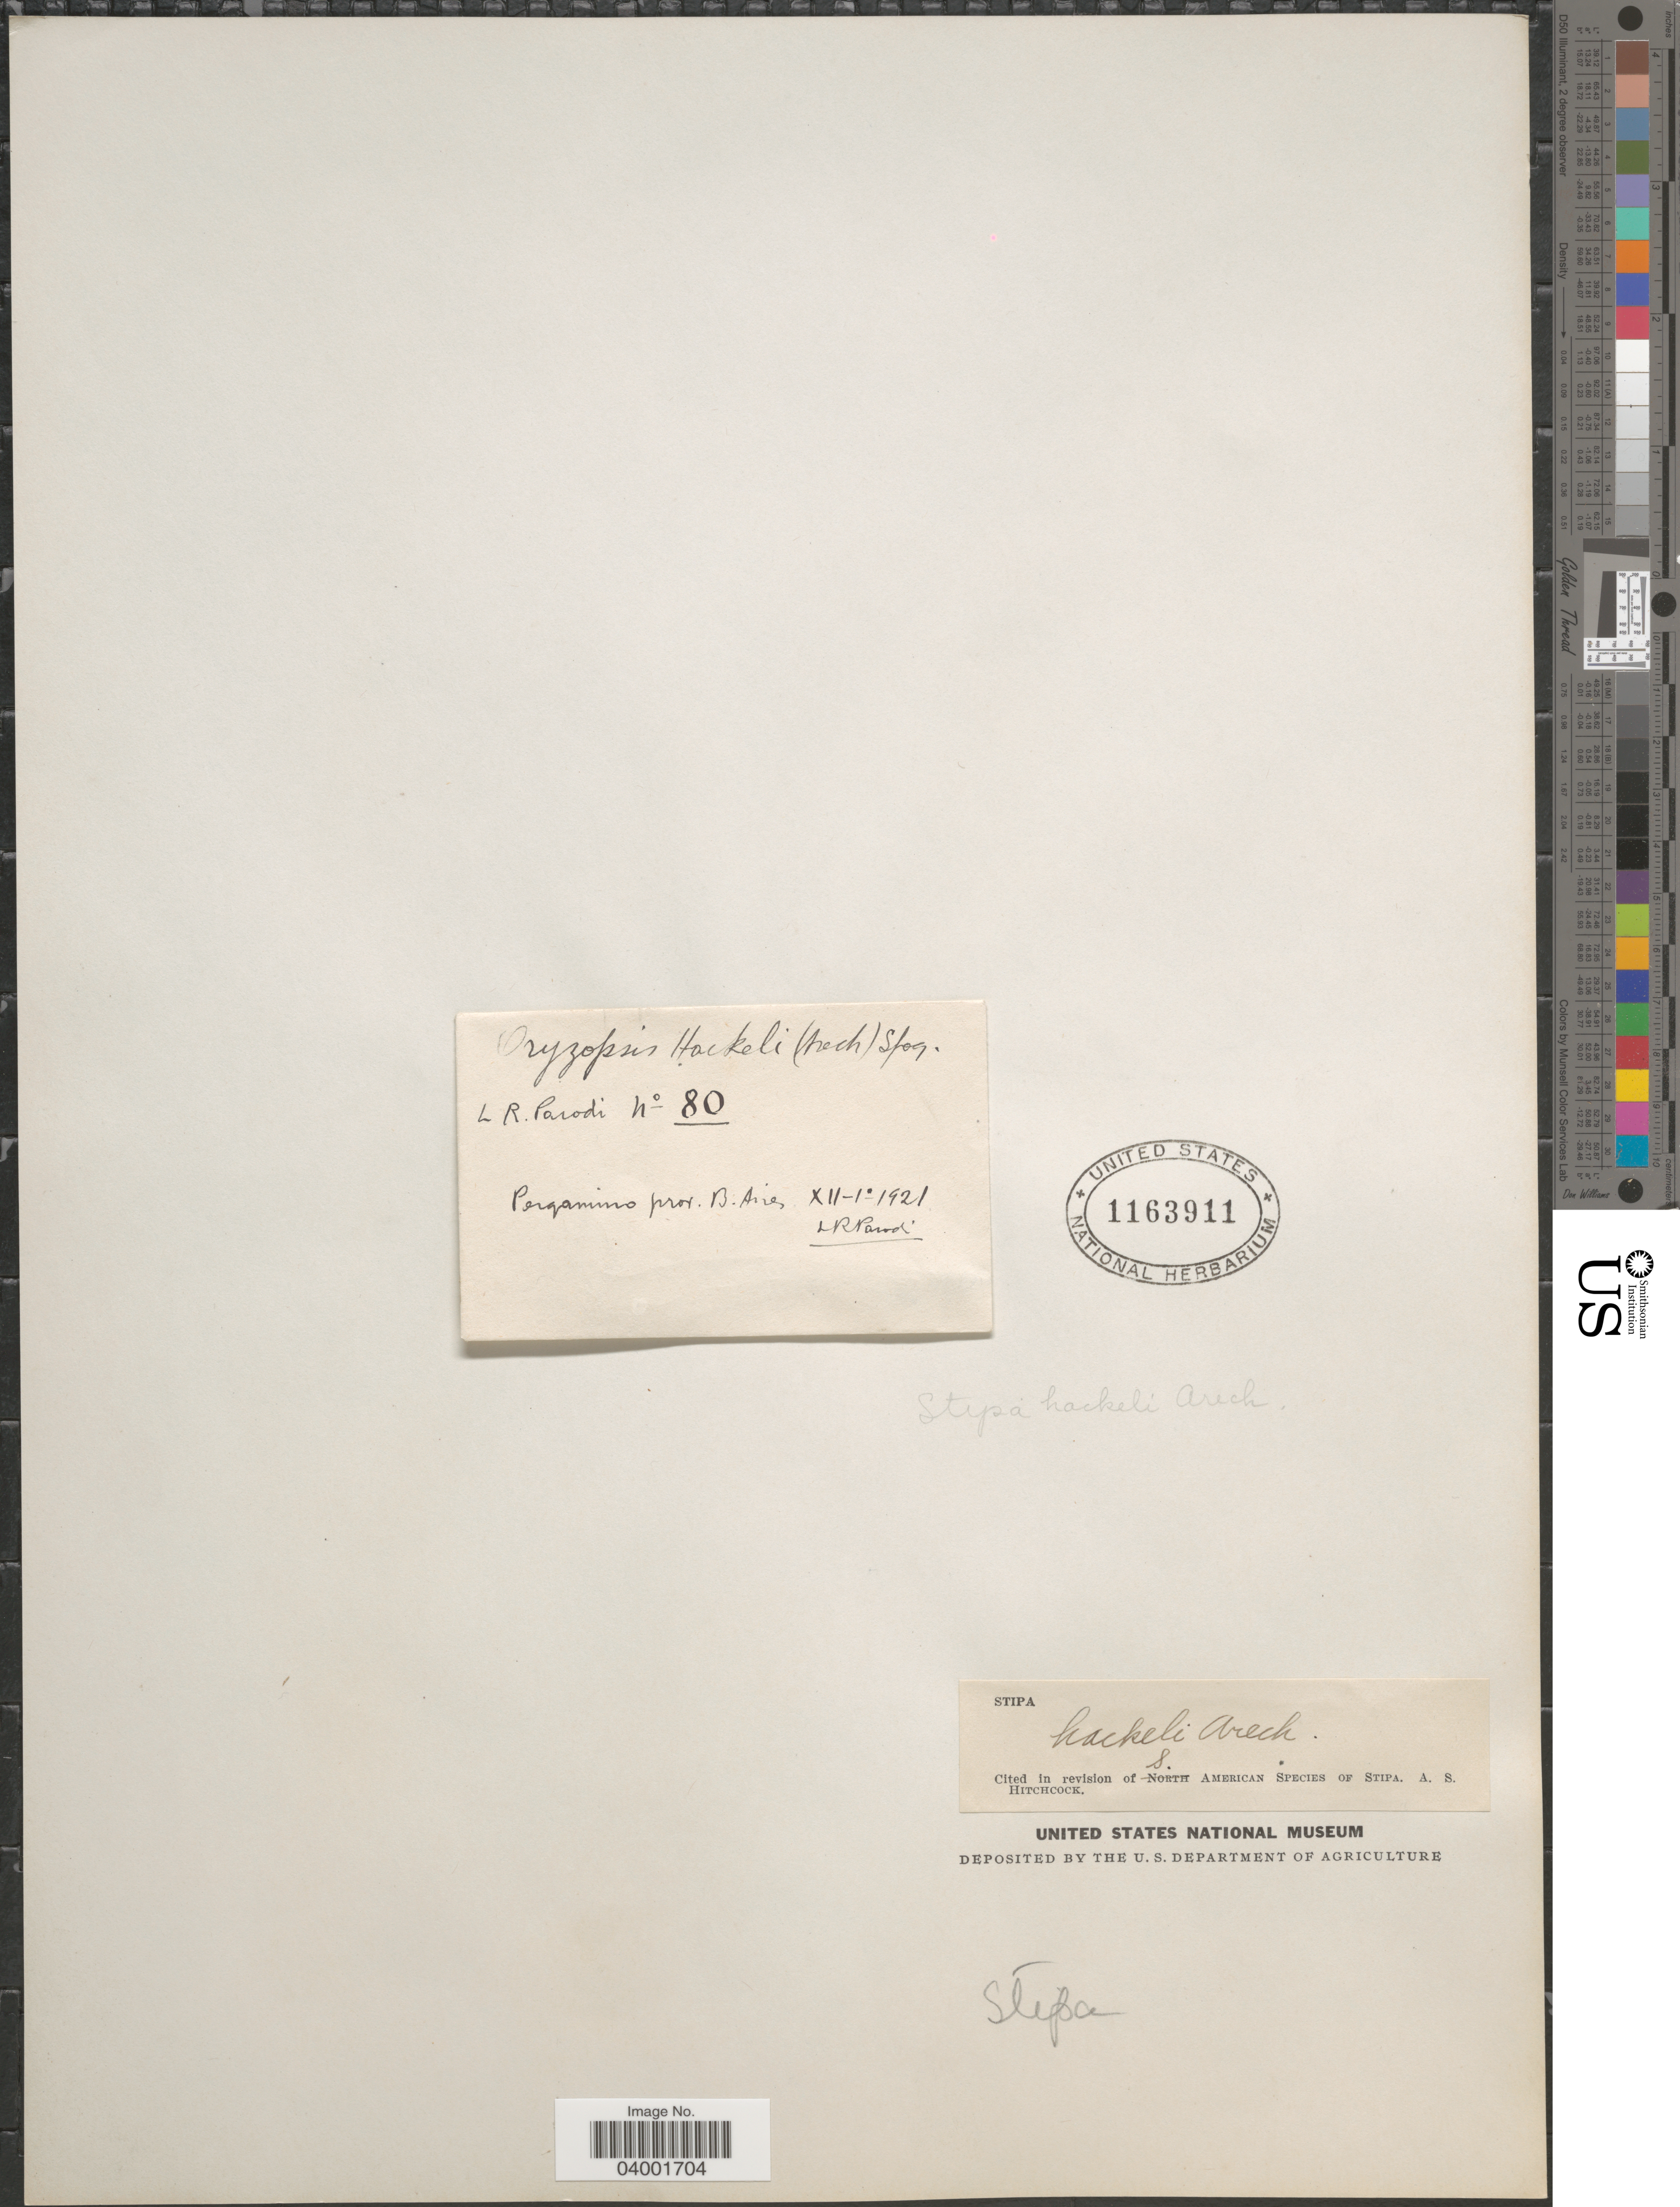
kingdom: Plantae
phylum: Tracheophyta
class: Liliopsida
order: Poales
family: Poaceae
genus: Piptochaetium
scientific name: Piptochaetium hackelii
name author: (Arechav.) Parodi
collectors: L. R. Parodi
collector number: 80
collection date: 1921-12-10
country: Argentina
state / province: Buenos Aires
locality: Perqamino.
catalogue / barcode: US 1163911